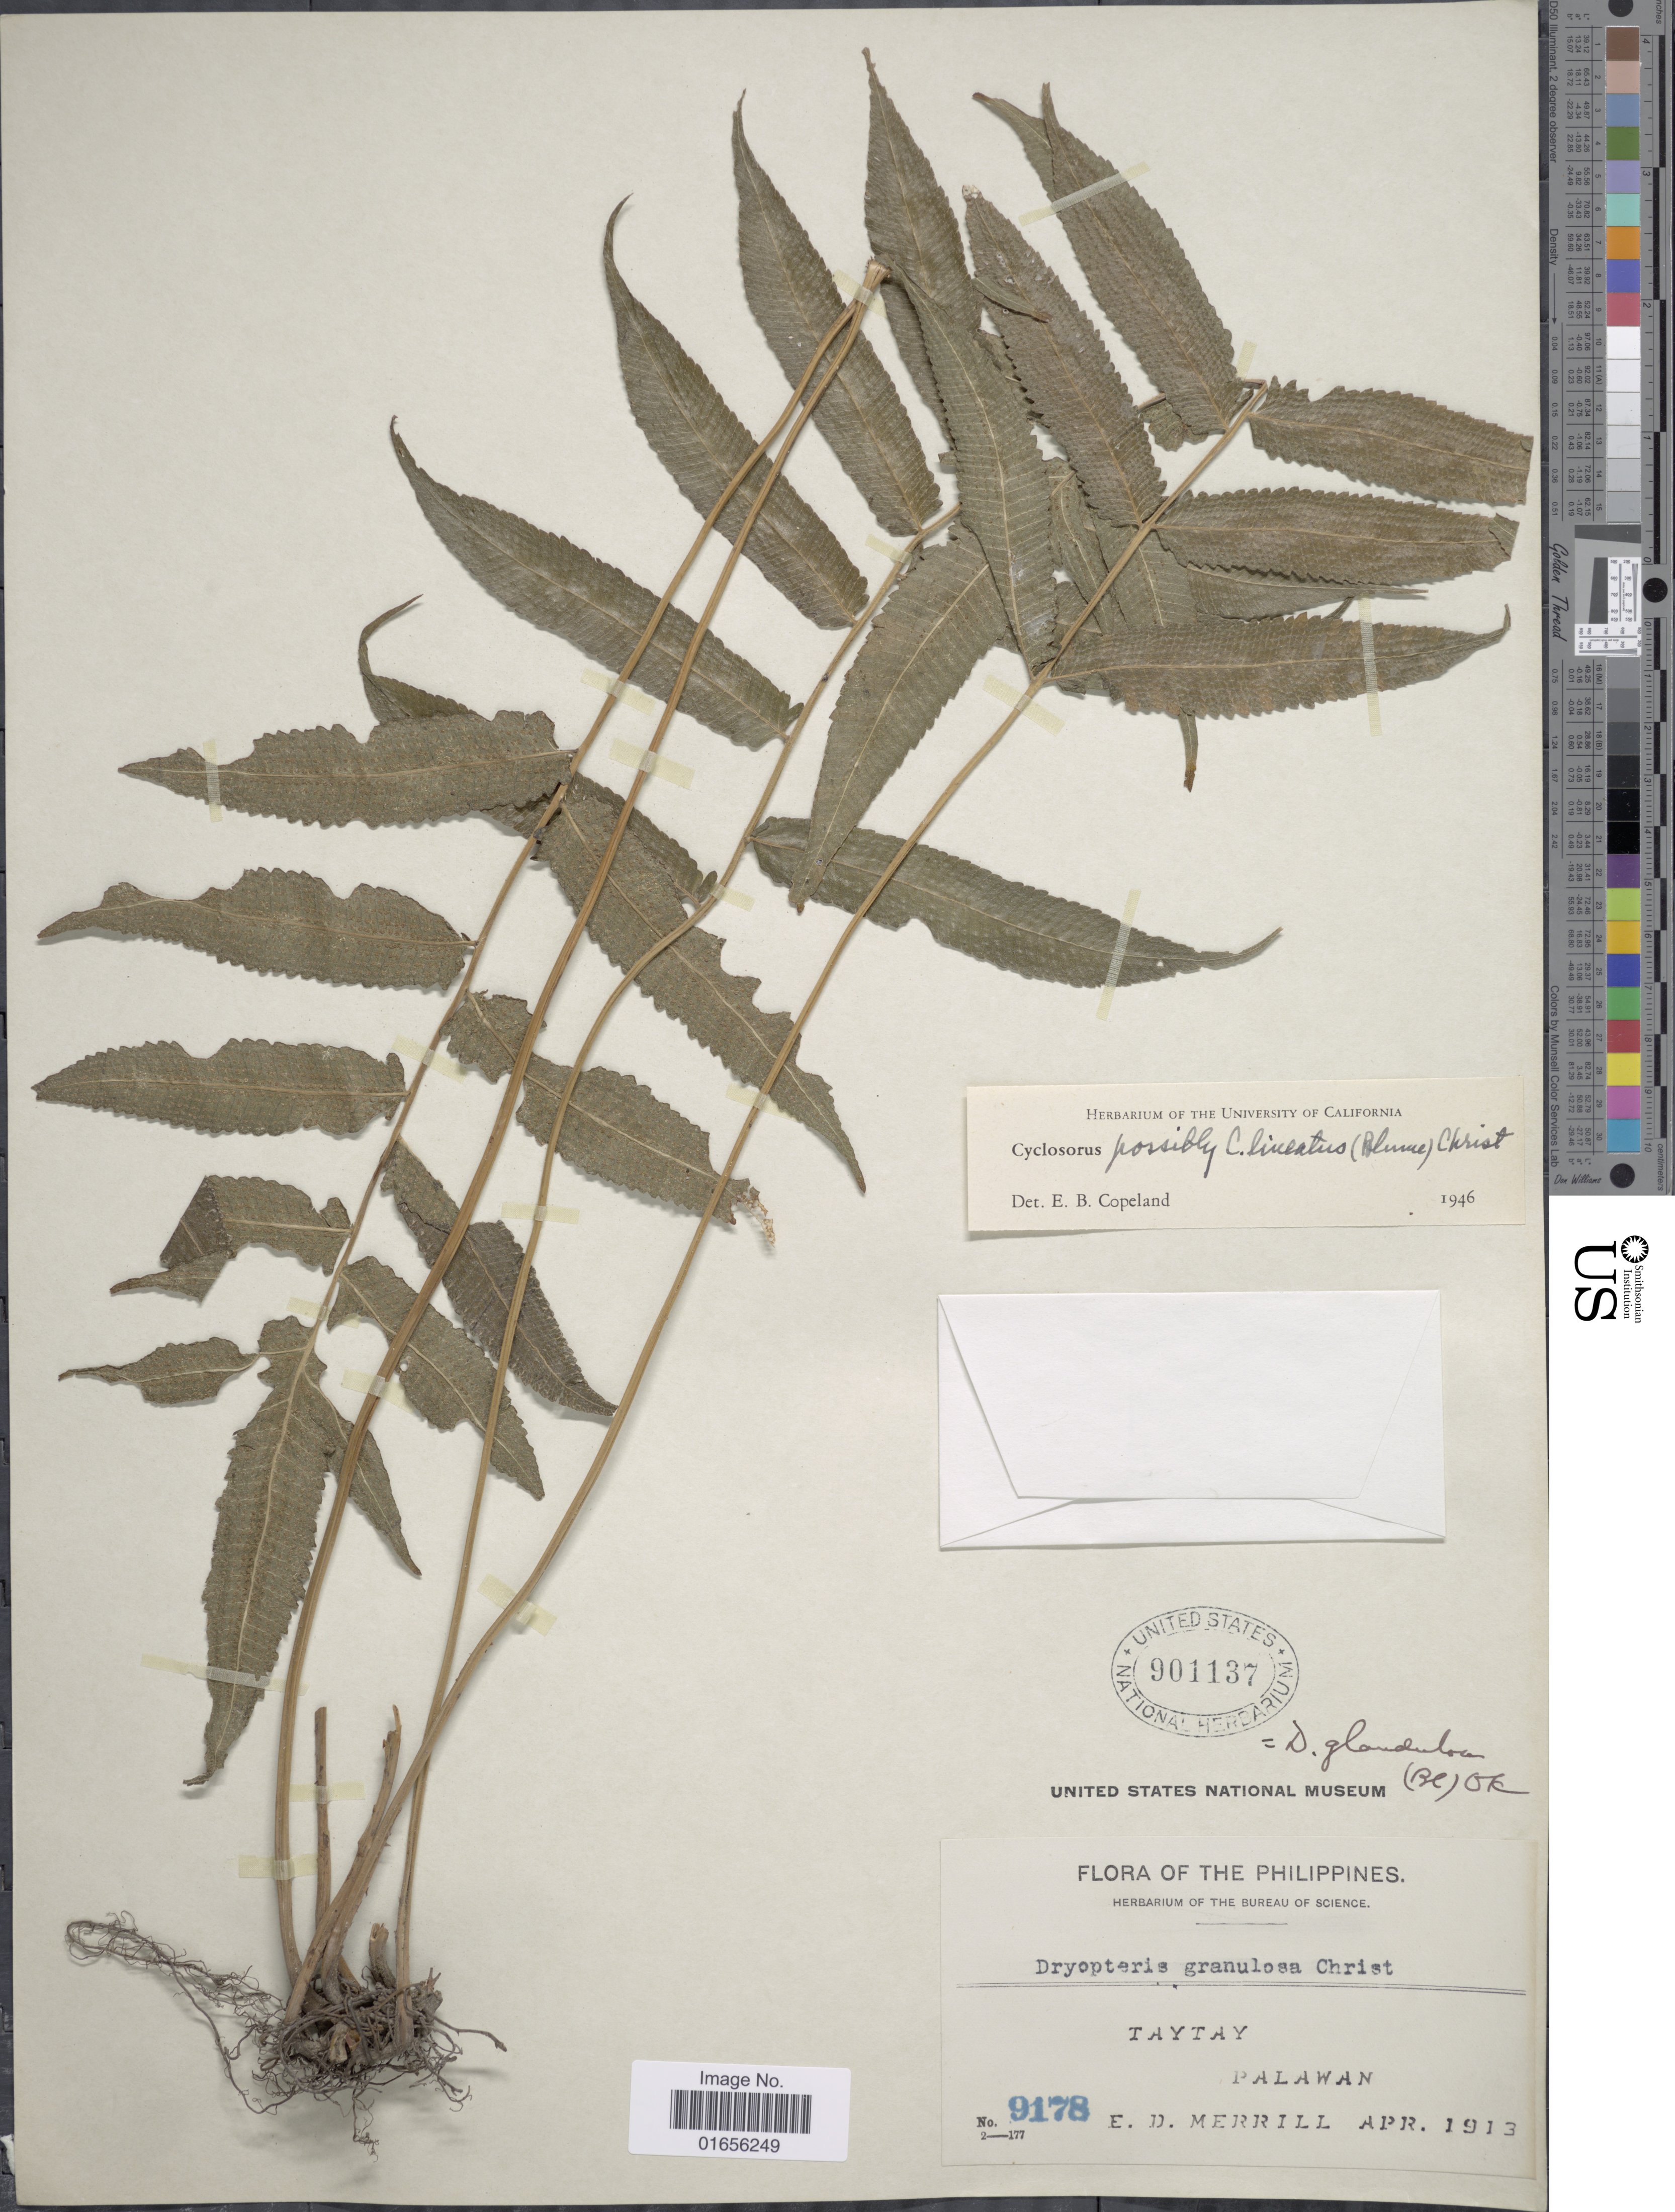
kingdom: Plantae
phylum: Tracheophyta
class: Polypodiopsida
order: Polypodiales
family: Thelypteridaceae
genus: Pronephrium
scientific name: Pronephrium lineatum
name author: (Blume) C. Presl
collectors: E. D. Merrill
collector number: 9178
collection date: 1913-04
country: Philippines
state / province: Mimaropa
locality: The Philippinesm Taytay, Palawan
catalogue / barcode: US 901137